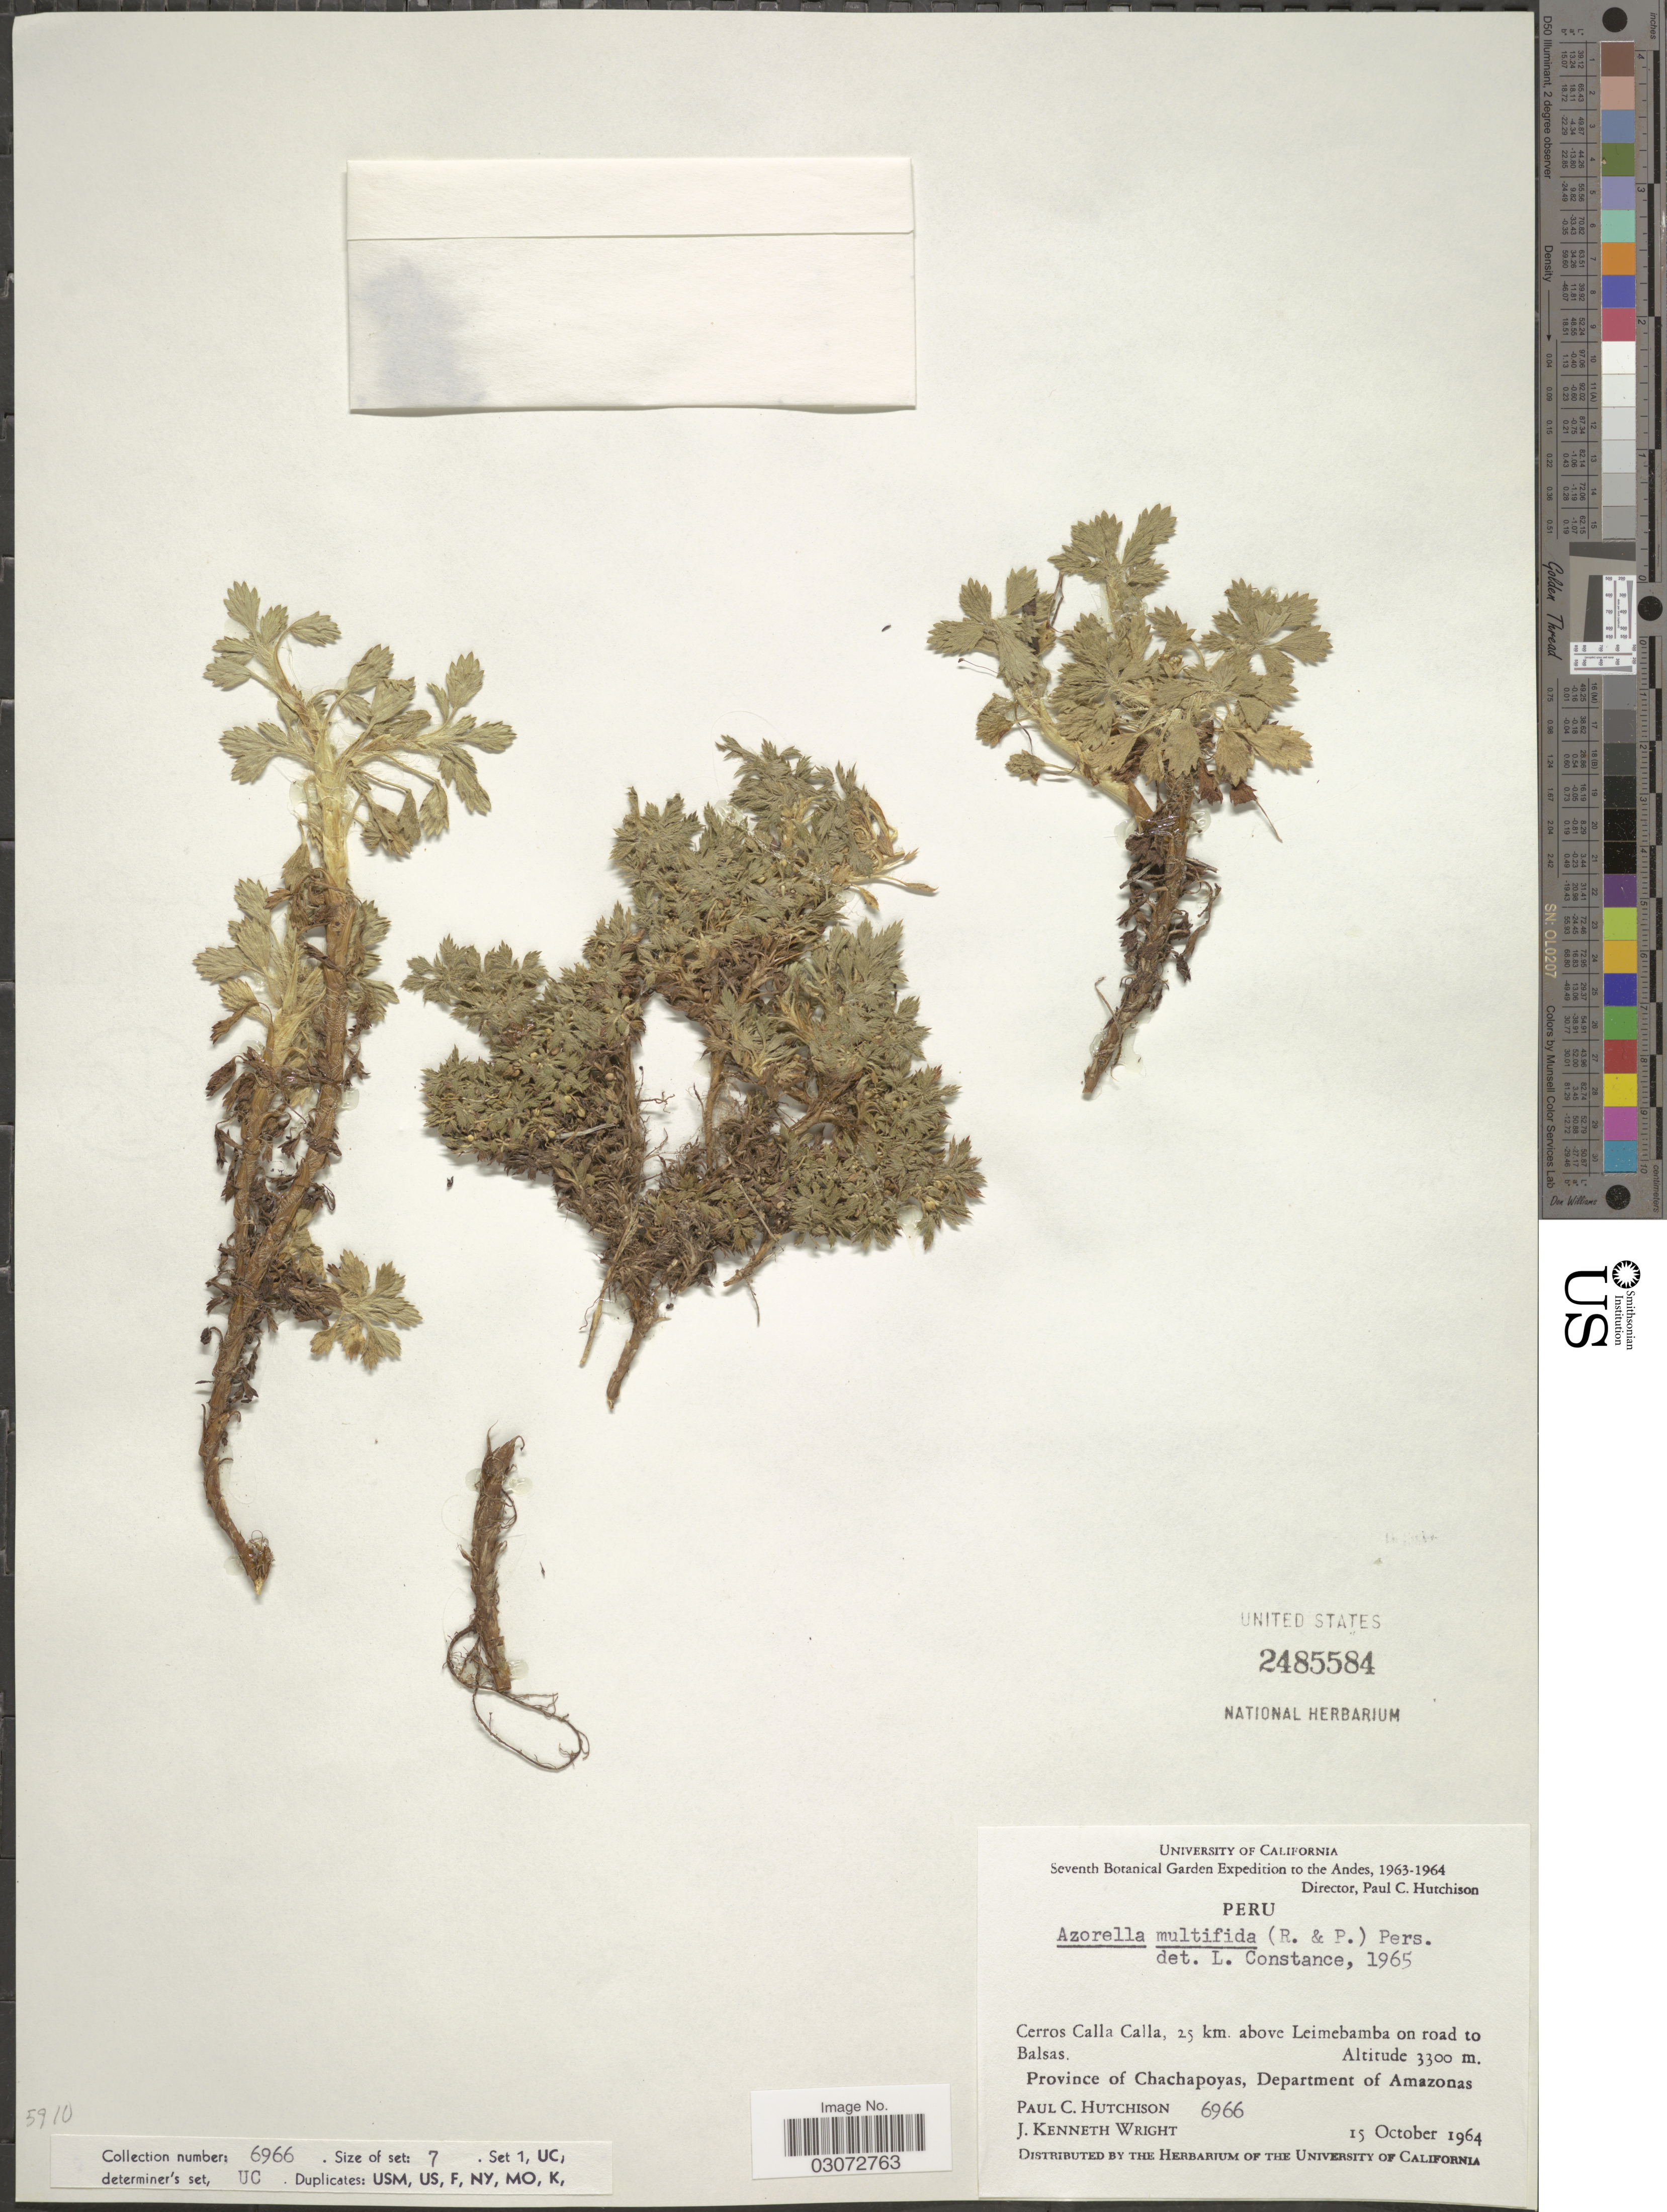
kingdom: Plantae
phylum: Tracheophyta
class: Magnoliopsida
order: Apiales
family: Apiaceae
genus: Azorella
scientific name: Azorella multifida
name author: (Ruiz & Pav.) Pers.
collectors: P. C. Hutchison & J. K. Wright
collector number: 6966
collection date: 1964-10-15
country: Peru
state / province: Amazonas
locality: Andes. Cerros Calla Calla, 25 km. above Leimebamba on road to Balsas. Province of Chachapoyas, Department of Amazonas.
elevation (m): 3300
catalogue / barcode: US 2485584